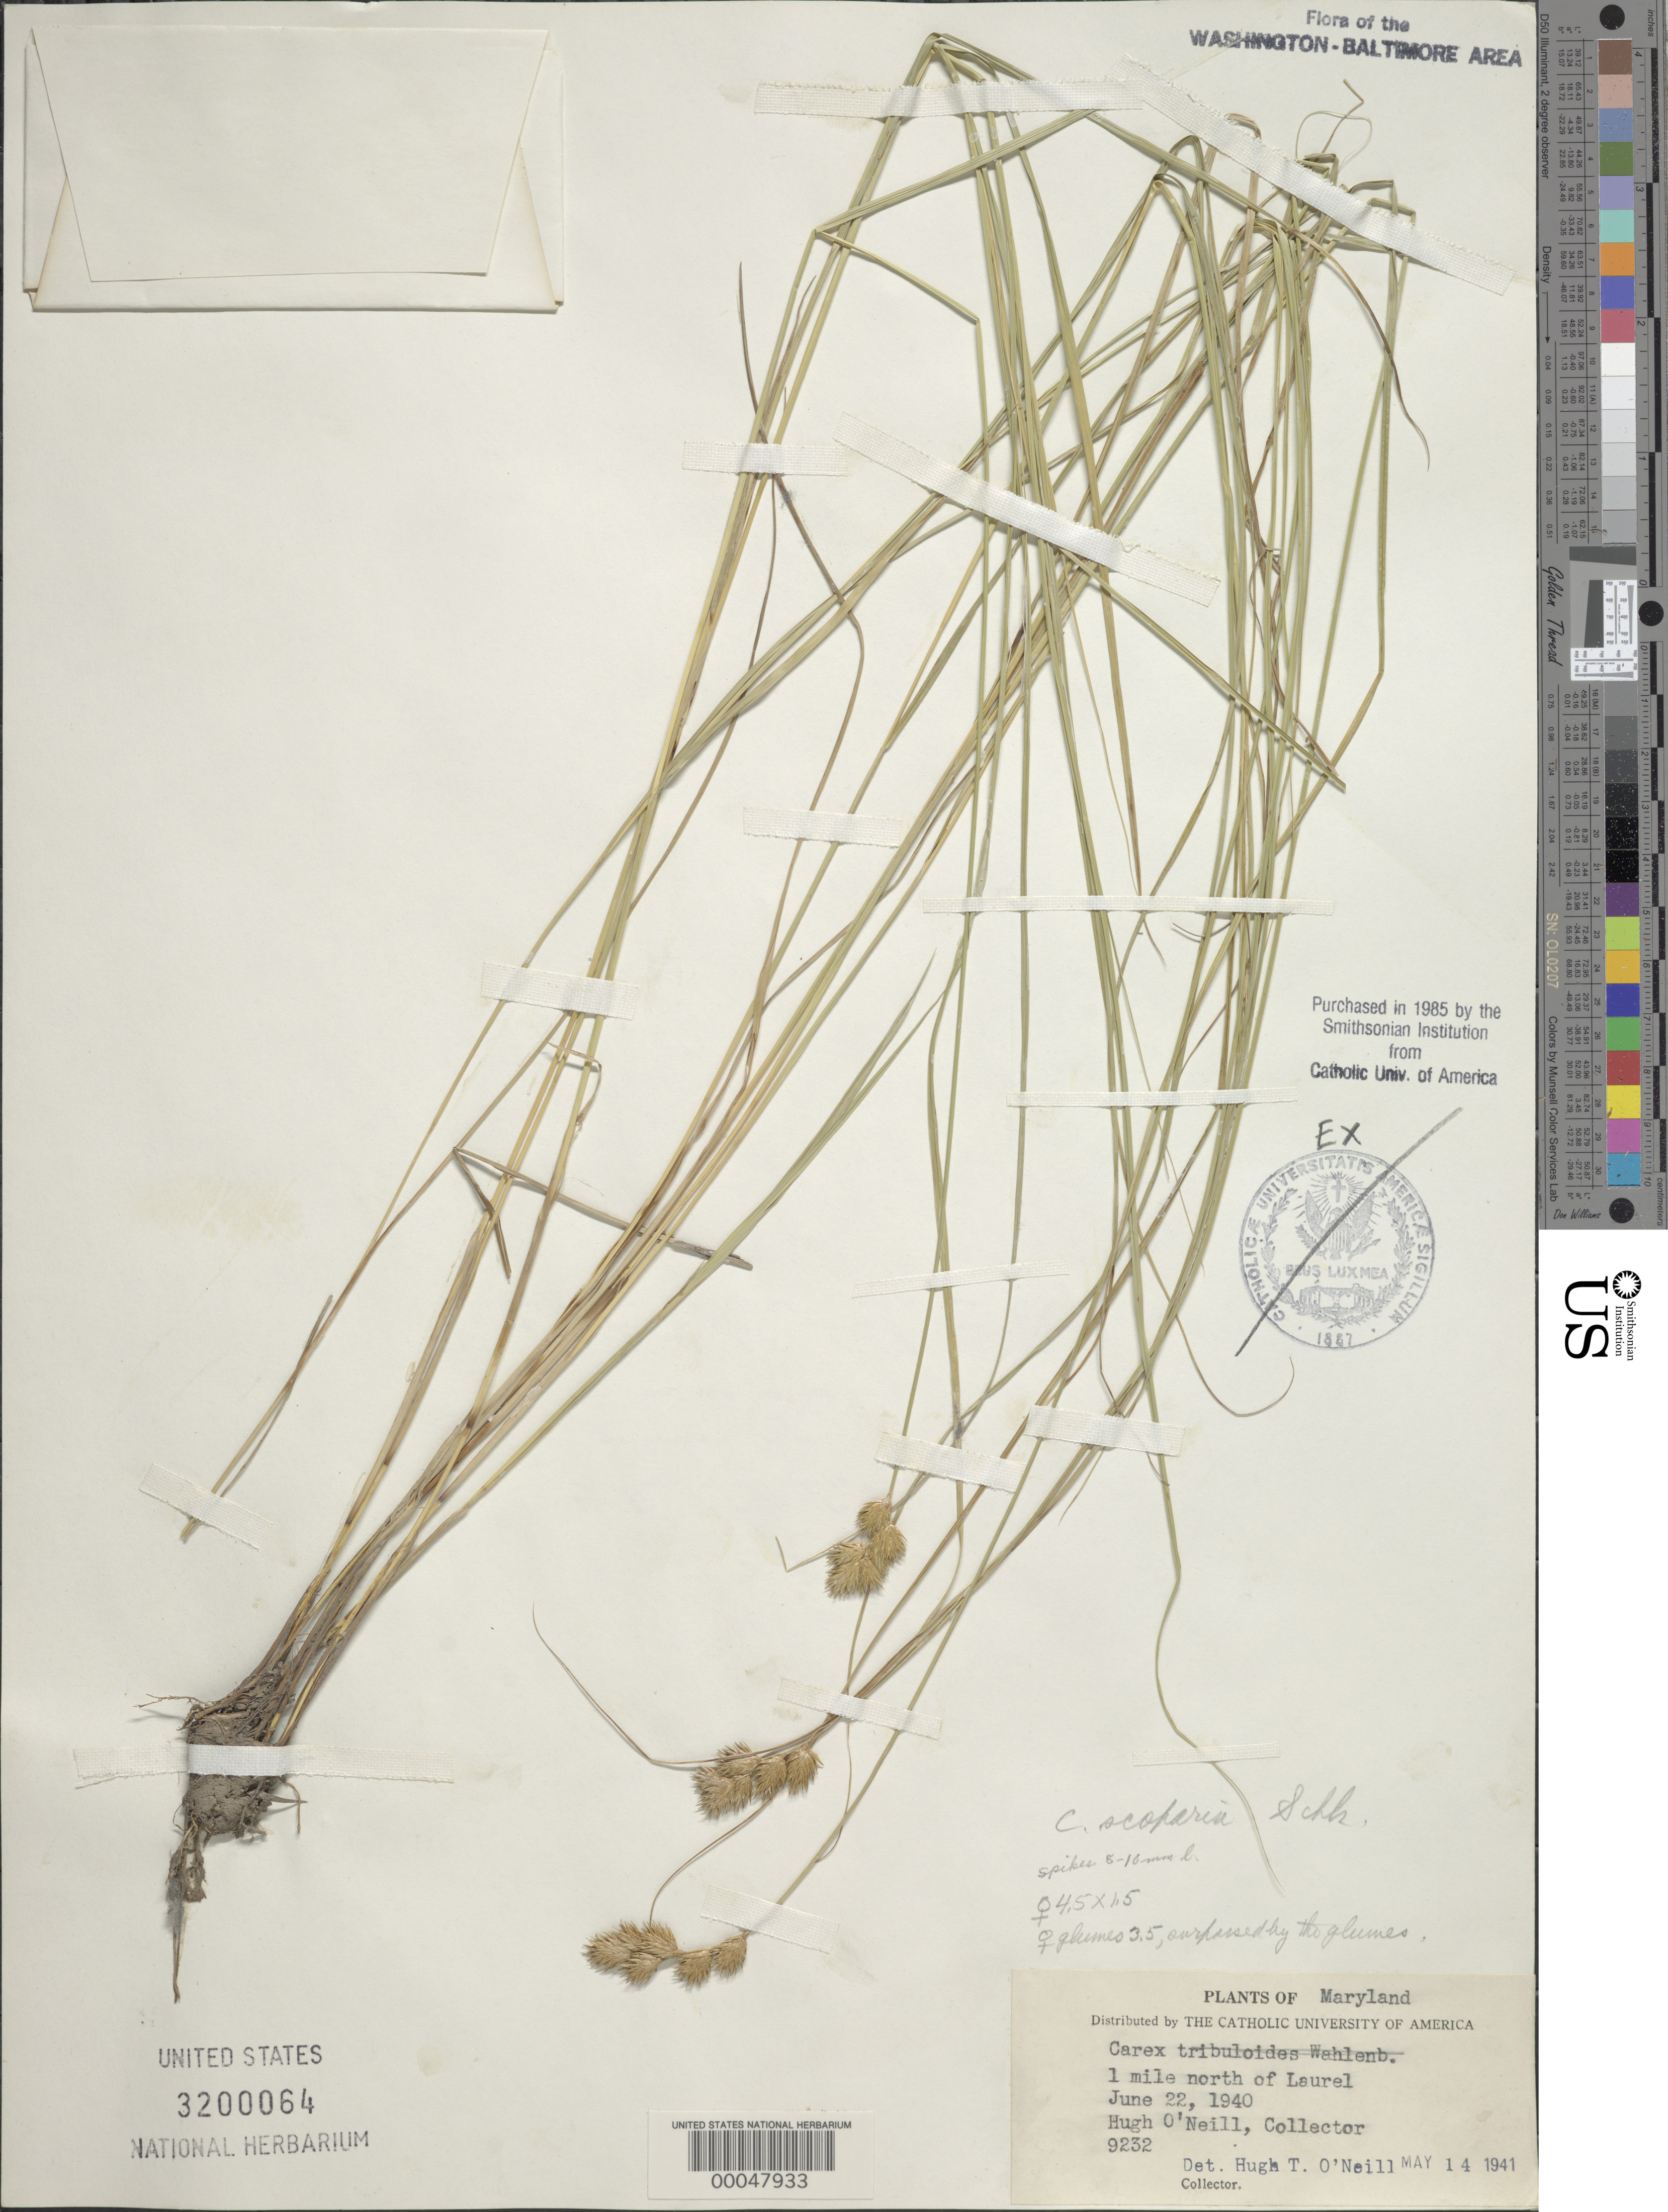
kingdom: Plantae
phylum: Tracheophyta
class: Liliopsida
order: Poales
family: Cyperaceae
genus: Carex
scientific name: Carex scoparia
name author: Schkuhr ex Willd.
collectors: H. O'Neill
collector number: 9232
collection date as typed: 22 Jun 1940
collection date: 1940-06-22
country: United States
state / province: Maryland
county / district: Prince George's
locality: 1 mi. N of Laurel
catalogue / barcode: US 3200064